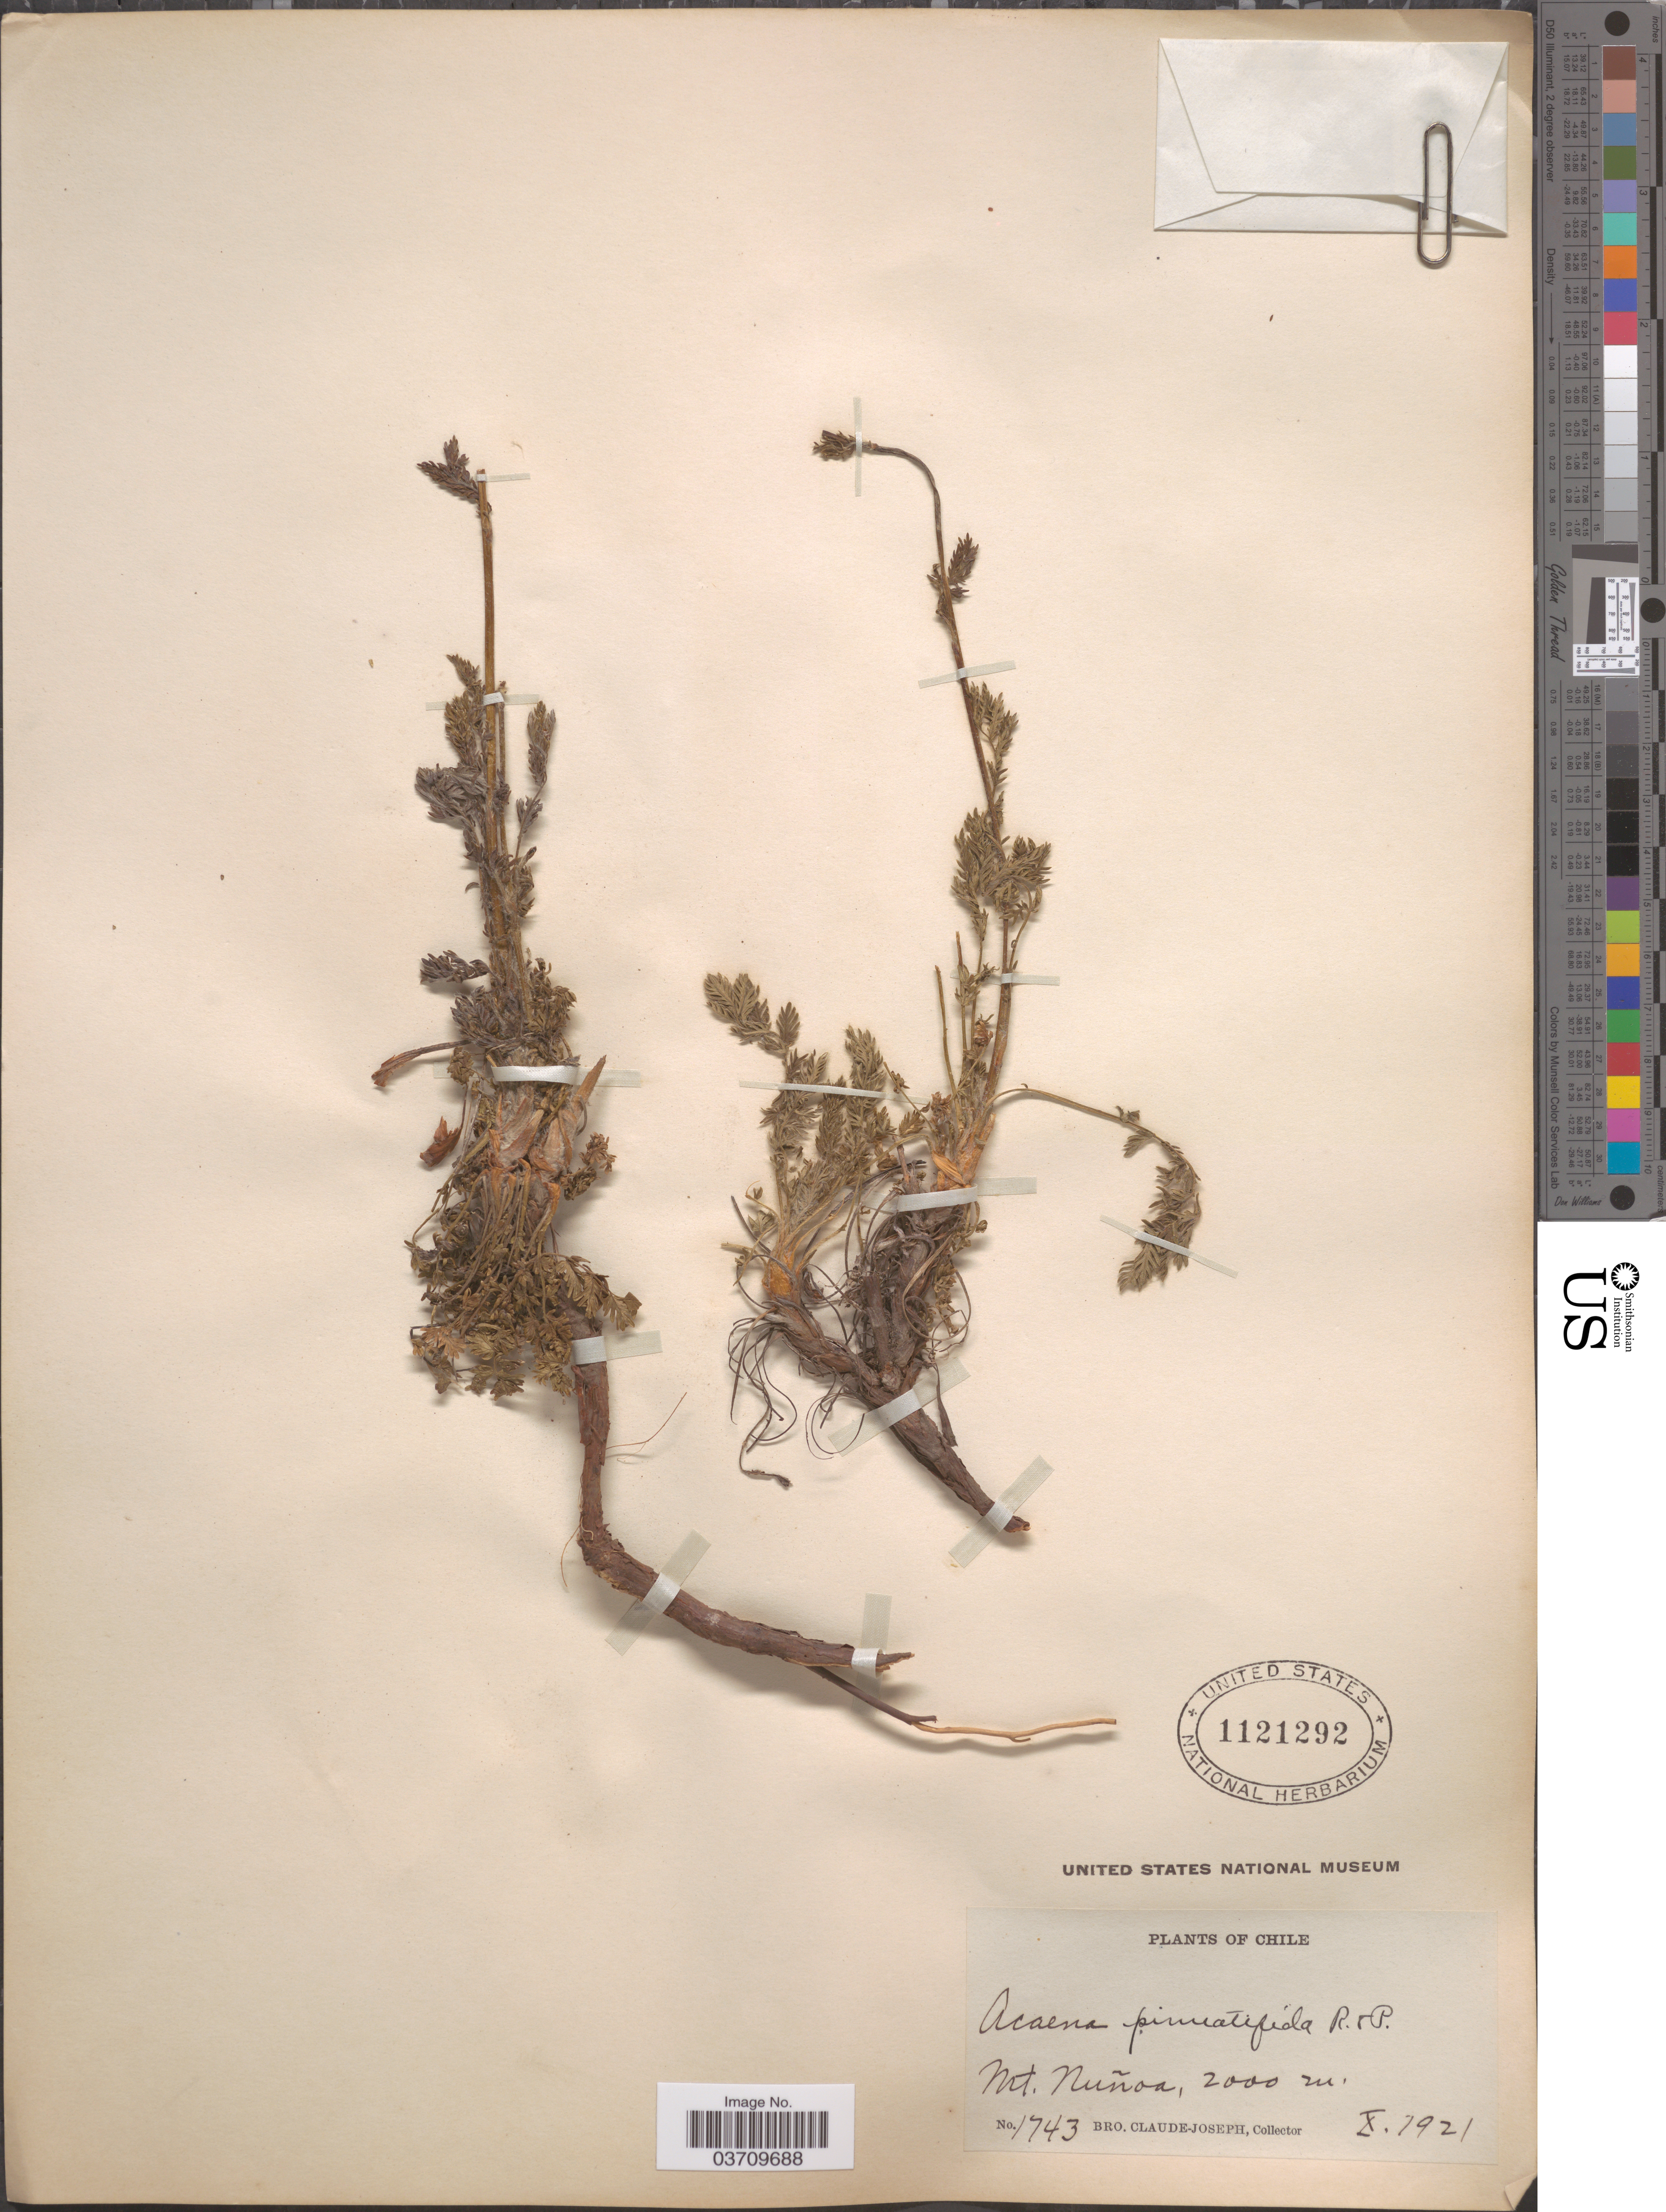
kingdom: Plantae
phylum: Tracheophyta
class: Magnoliopsida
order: Rosales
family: Rosaceae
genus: Acaena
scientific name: Acaena pinnatifida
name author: Ruiz & Pav.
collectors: Bro. Claude-Joseph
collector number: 1743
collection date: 1921-10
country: Chile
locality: Mt. Nuñoa.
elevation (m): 2000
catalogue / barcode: US 1121292